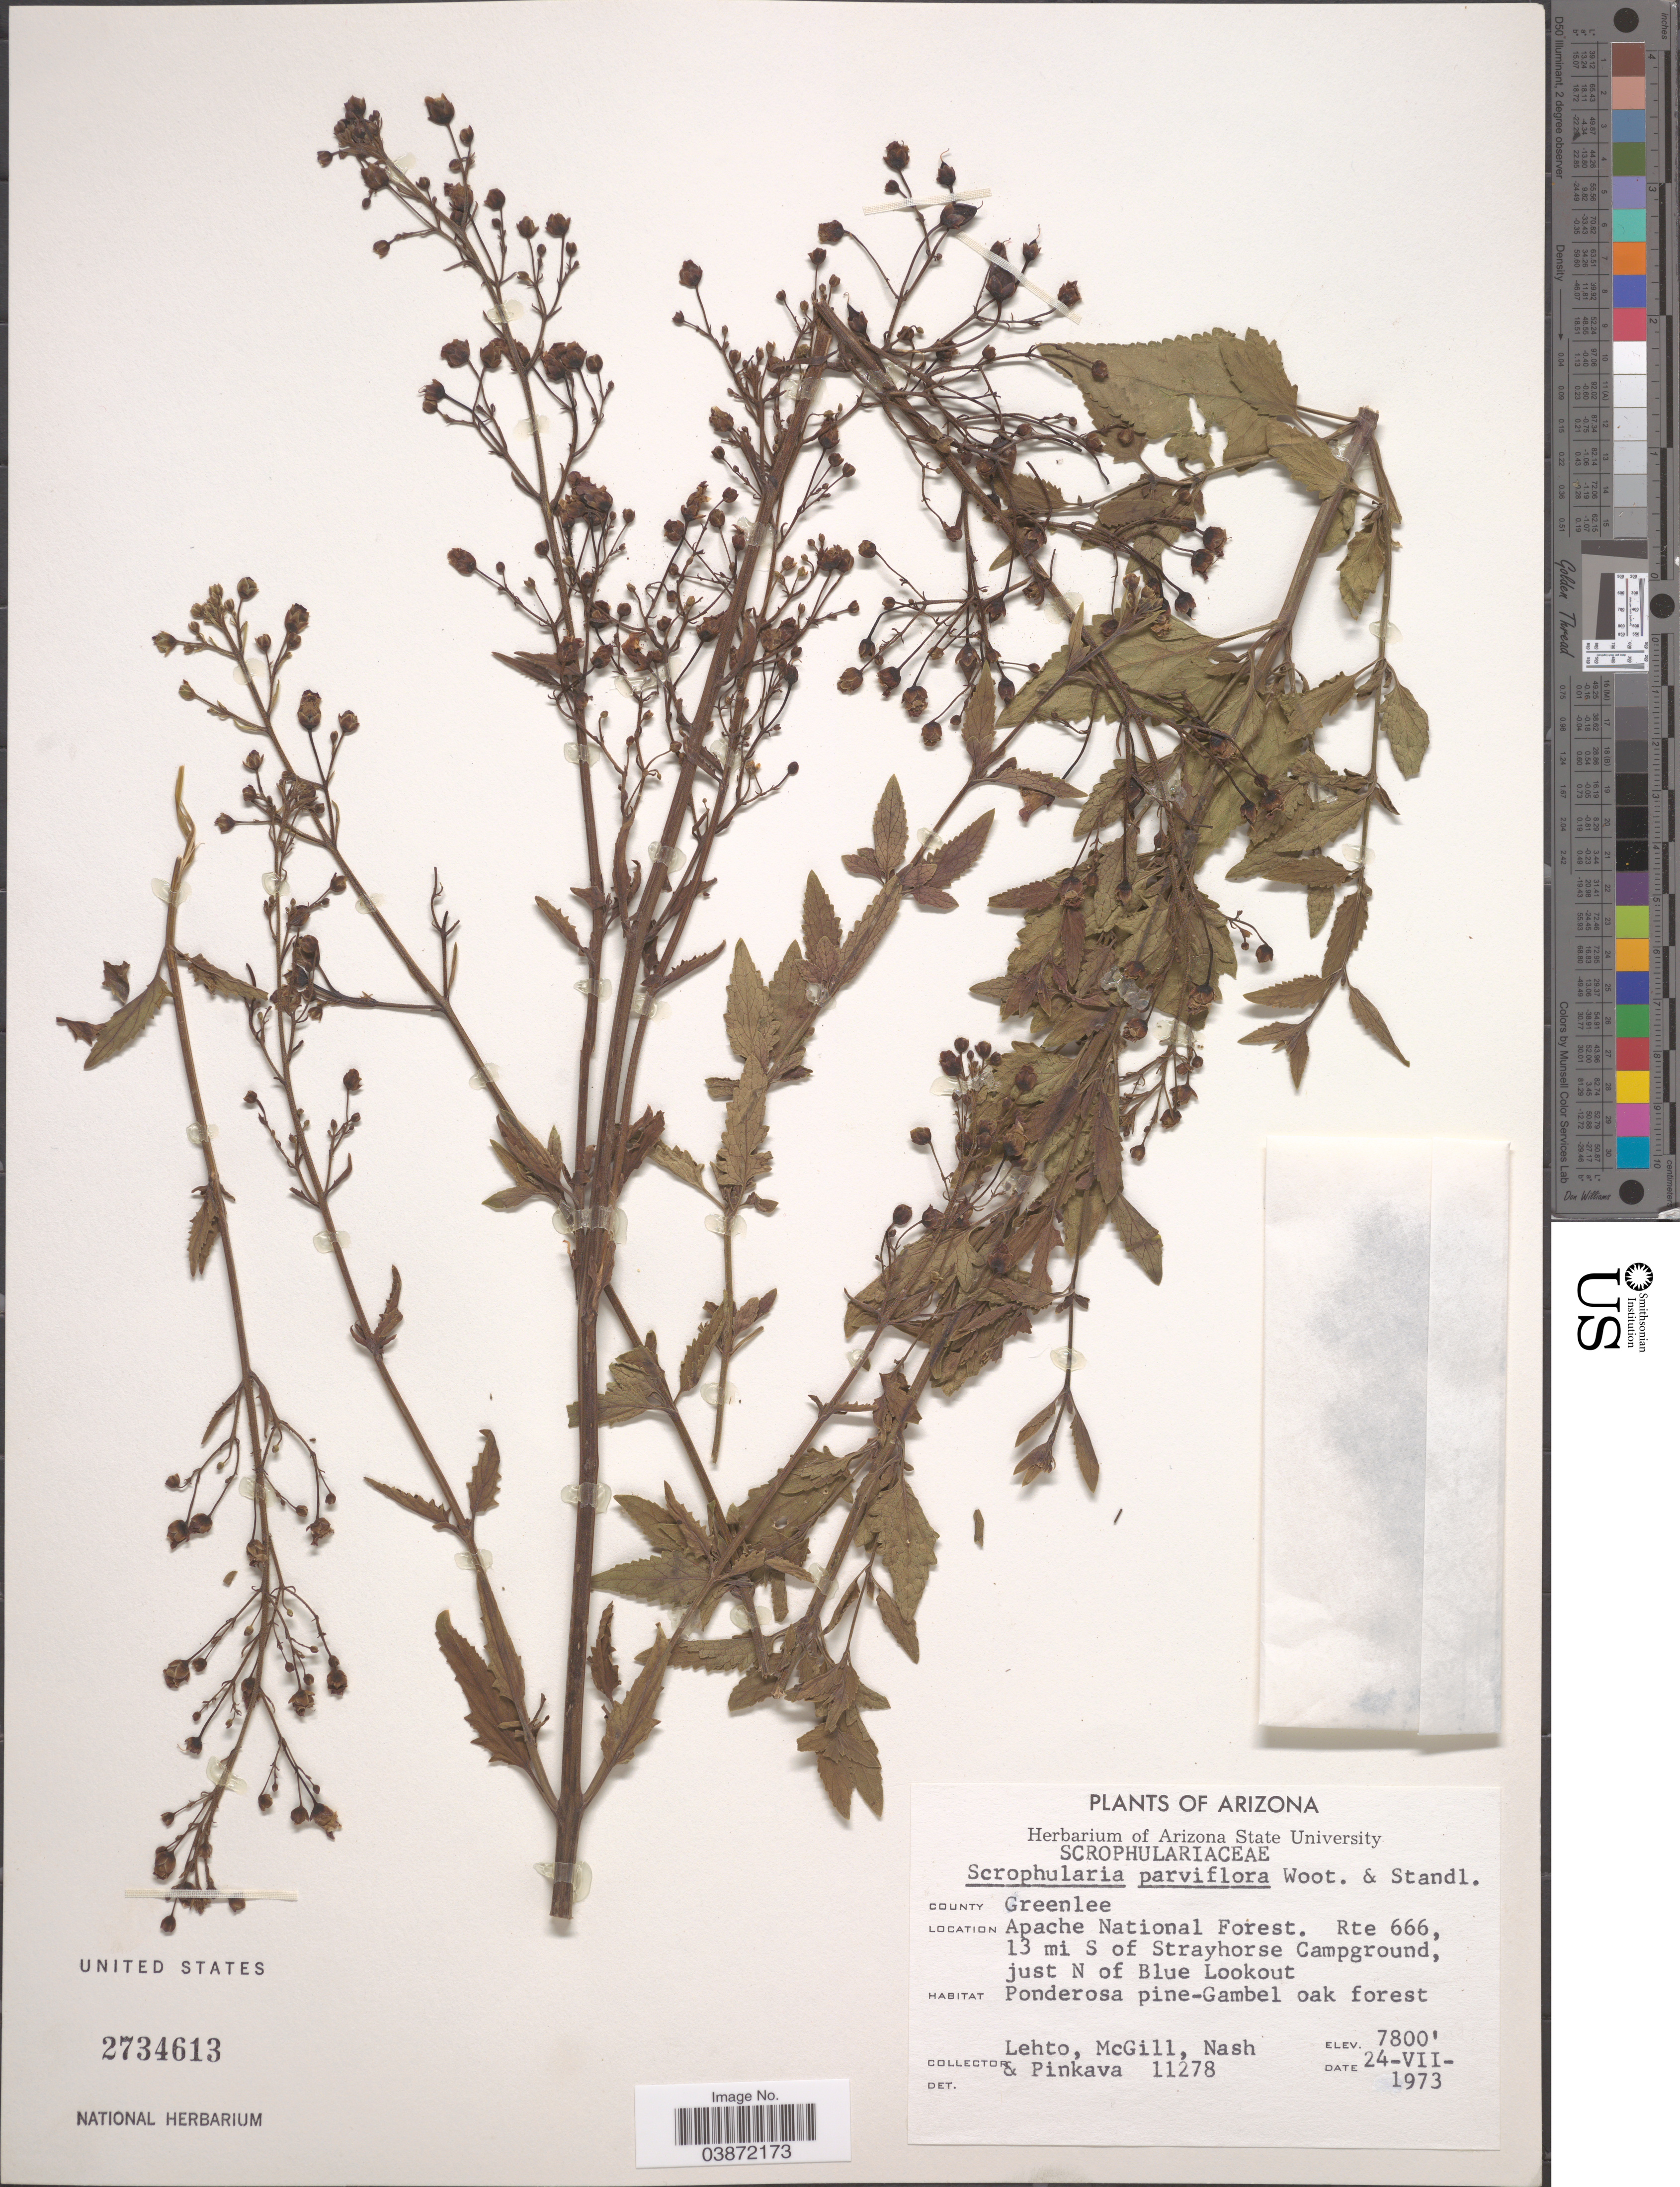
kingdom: Plantae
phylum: Tracheophyta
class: Magnoliopsida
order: Lamiales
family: Scrophulariaceae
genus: Scrophularia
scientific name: Scrophularia parviflora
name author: Wooton & Standl.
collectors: -. Lehto, -. McGill, -- Nash & -. Pinkava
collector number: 11278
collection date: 1973-07-24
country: United States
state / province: Arizona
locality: County Greenlee. Apache National Forest. Rte 666, 13 mi S of Strayhorse Campground, just N of Blue Lookout. Ponderosa pine-Gambel oak forest.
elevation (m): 2377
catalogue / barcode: US 2734613